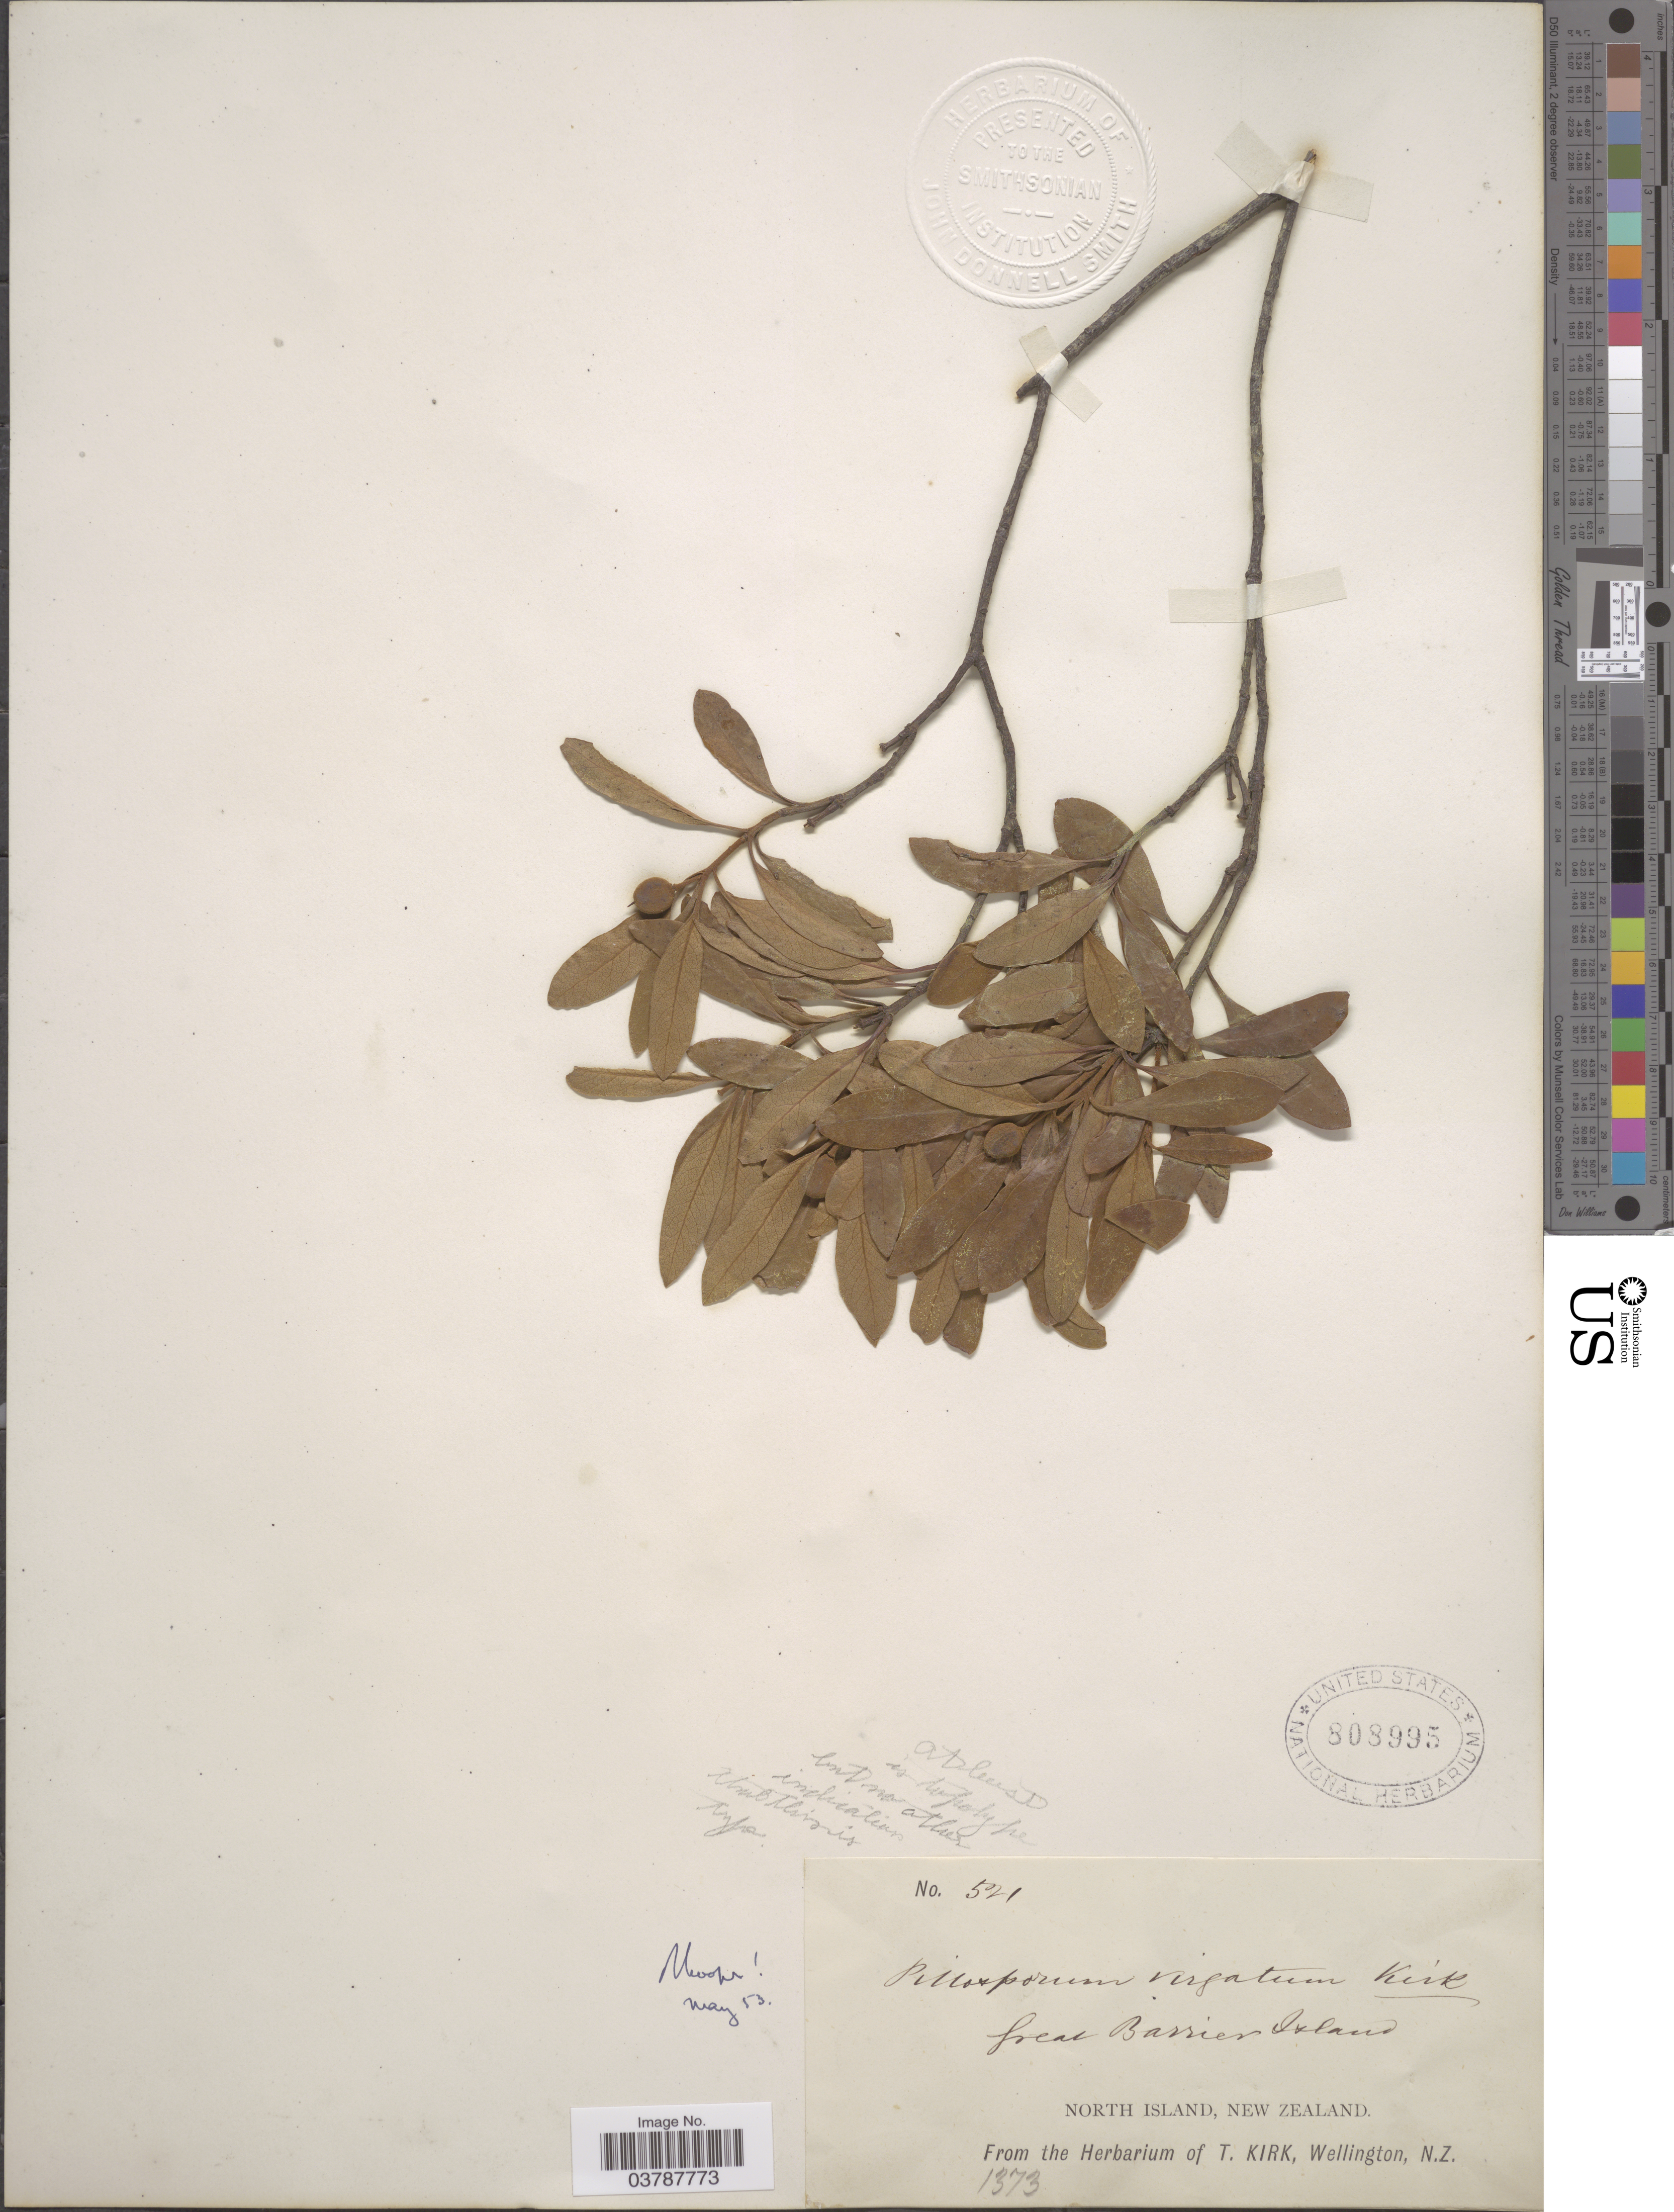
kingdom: Plantae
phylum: Tracheophyta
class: Magnoliopsida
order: Apiales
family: Pittosporaceae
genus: Pittosporum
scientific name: Pittosporum virgatum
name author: Kirk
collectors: ex herb. T. Kirk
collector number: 521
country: New Zealand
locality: Great Barrier Island. North Island.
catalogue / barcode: US 808995